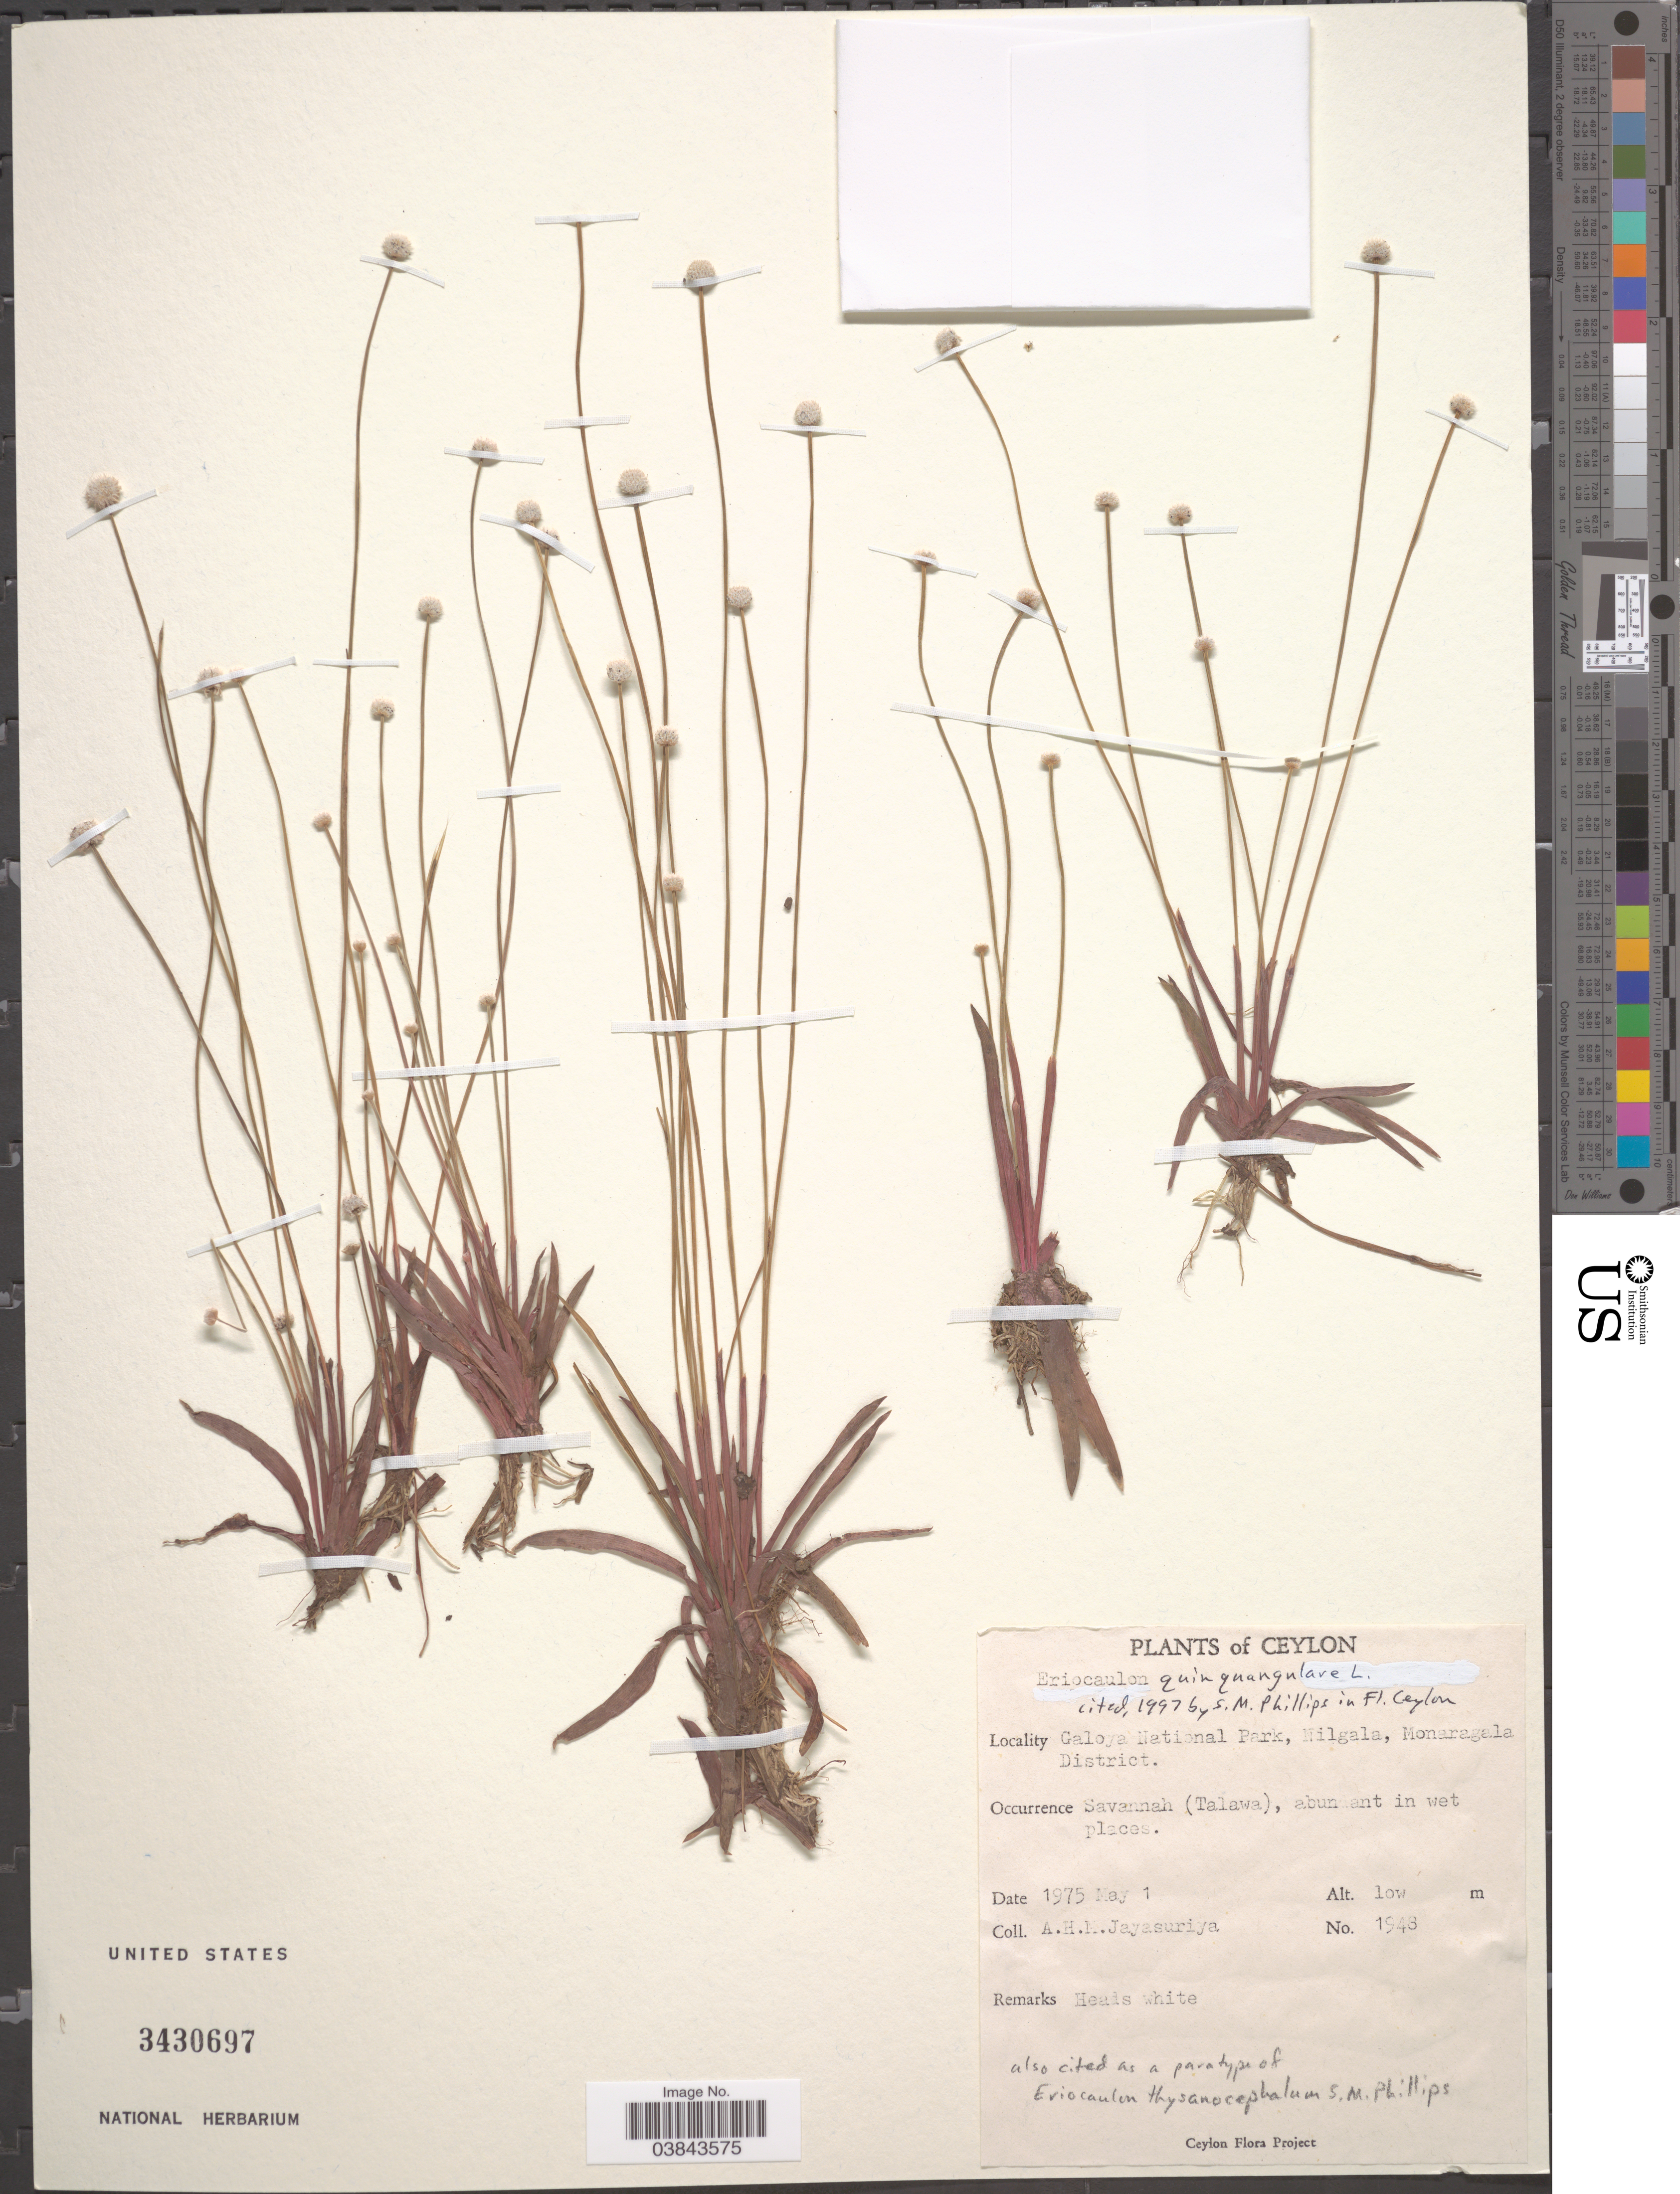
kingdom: Plantae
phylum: Tracheophyta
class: Liliopsida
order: Poales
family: Eriocaulaceae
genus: Eriocaulon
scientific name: Eriocaulon quinquangulare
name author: L.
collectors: A. H. Jayasuriya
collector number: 1948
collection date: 1975-05-01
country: Sri Lanka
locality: Ceylon. Galoya National Park, Wilgala, Monaragala District. Savannah (Talawa).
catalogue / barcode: US 3430697